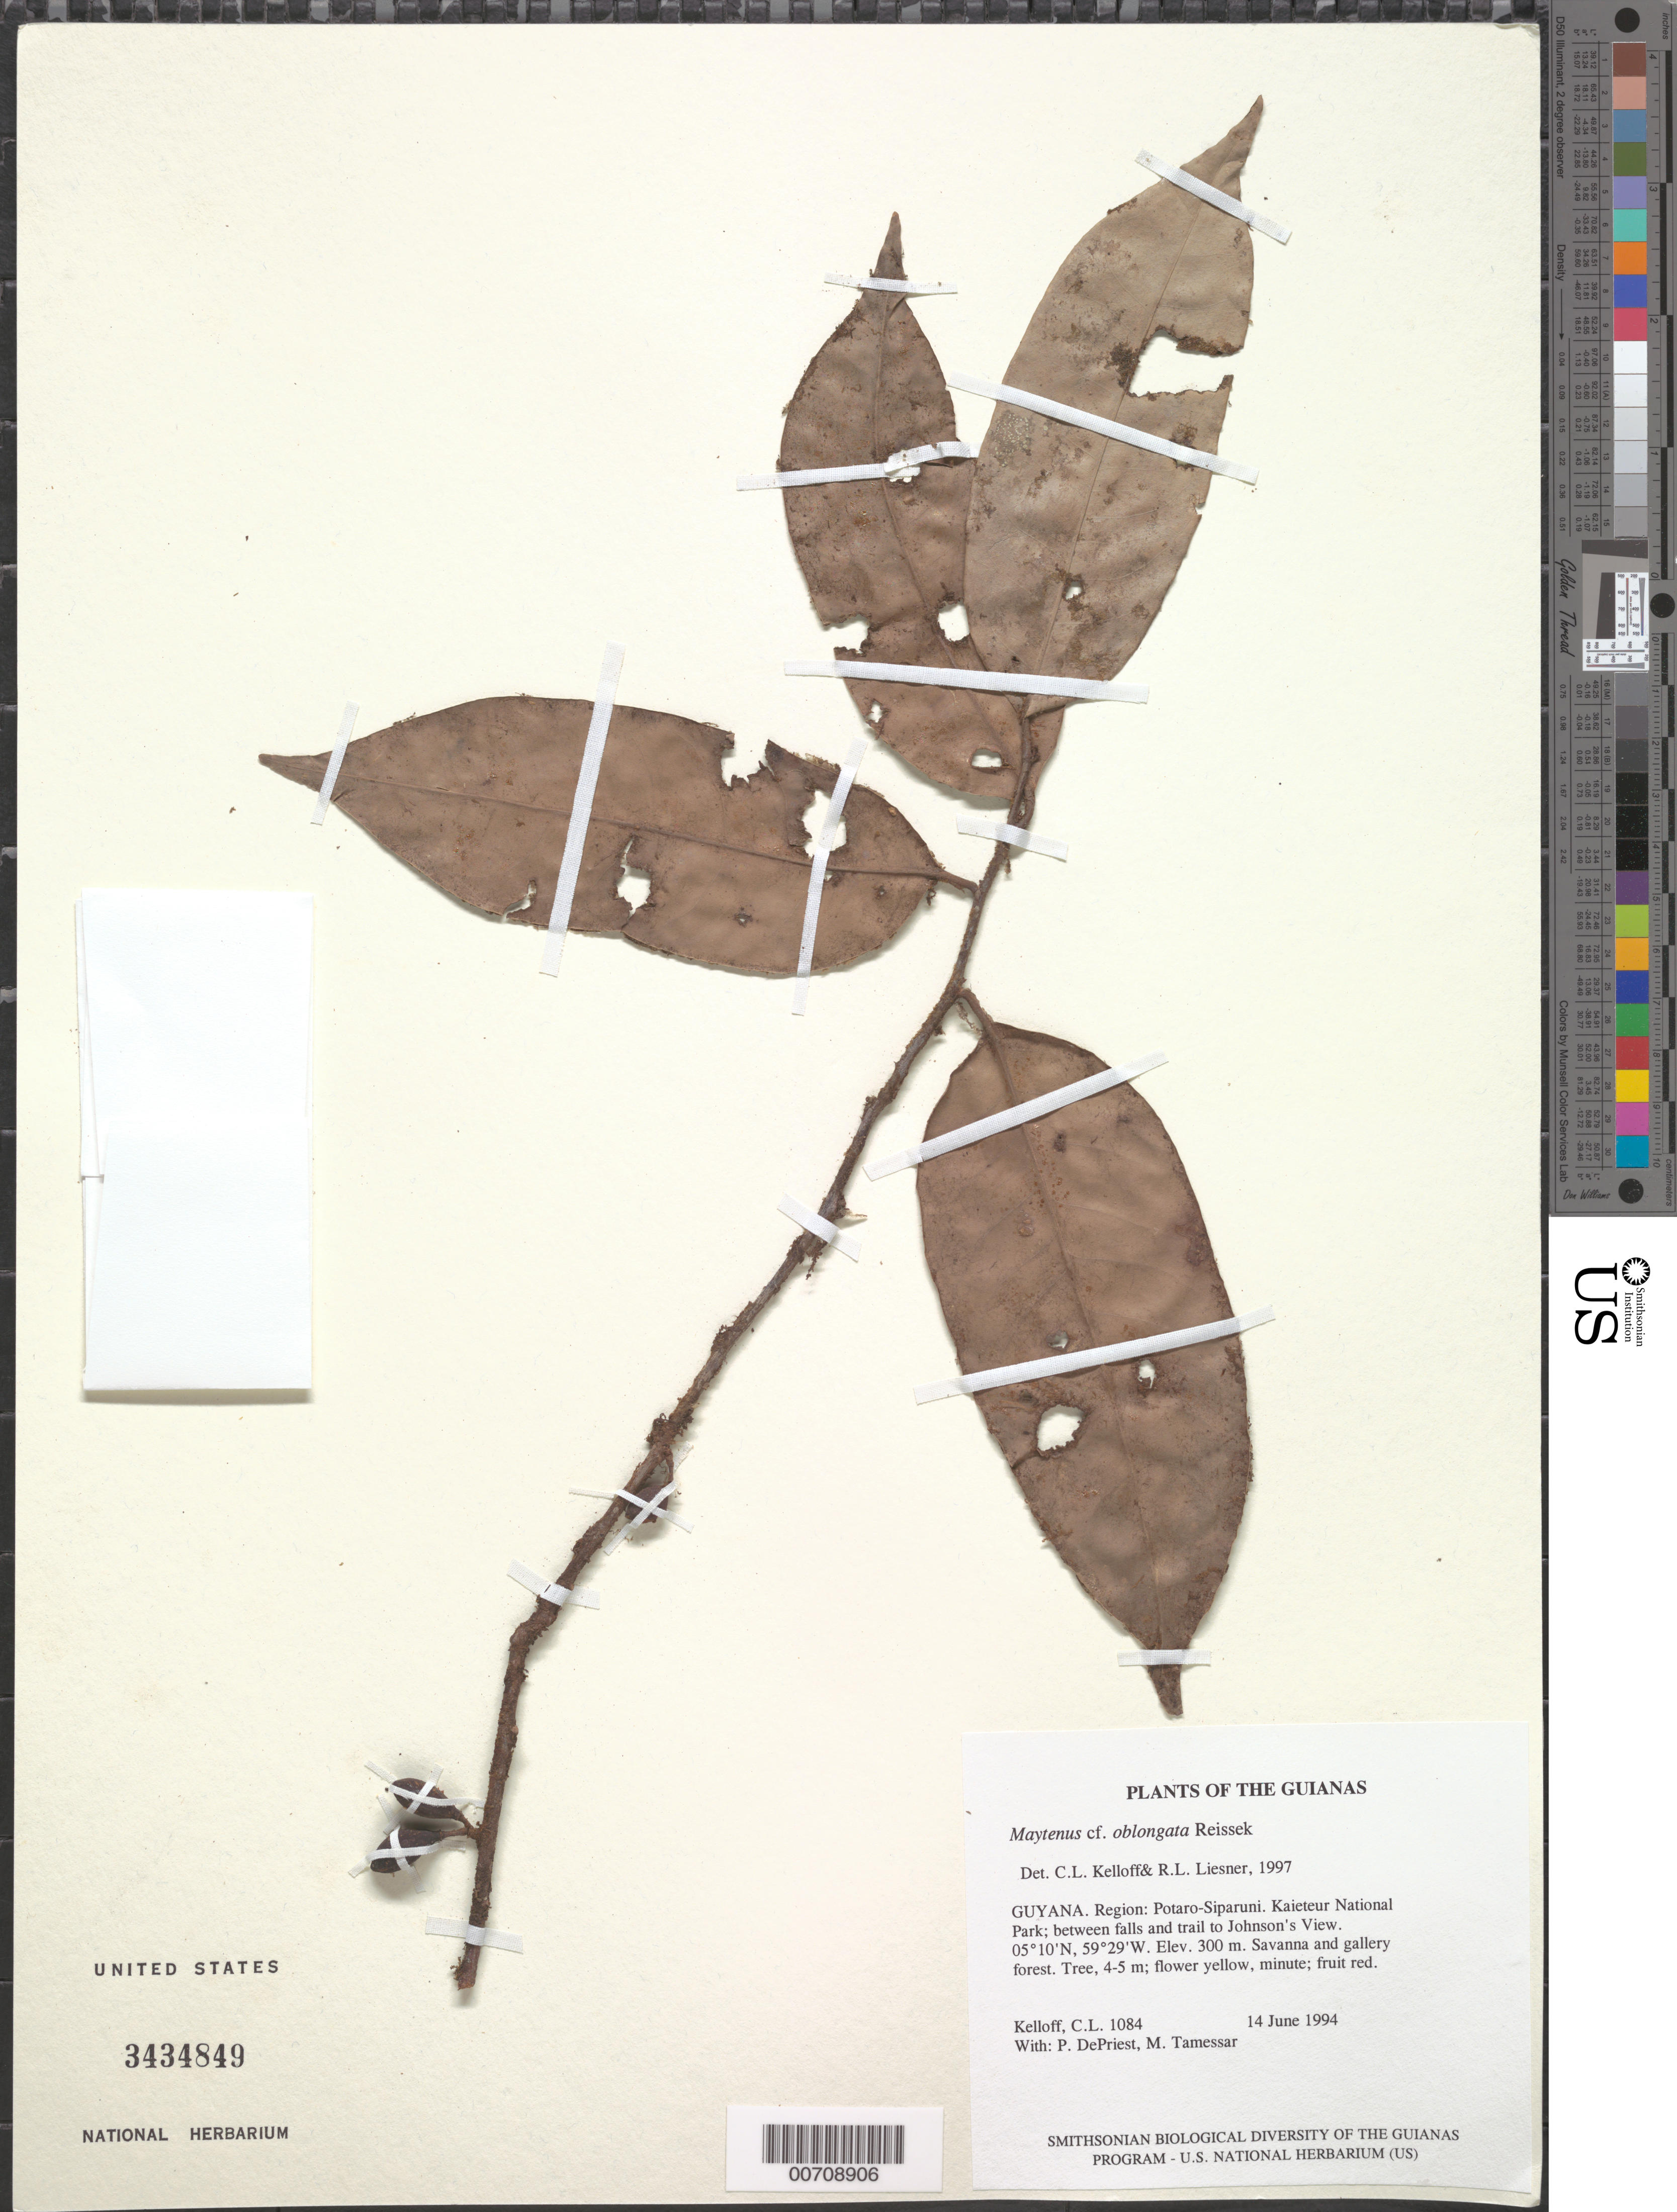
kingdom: Plantae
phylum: Tracheophyta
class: Magnoliopsida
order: Celastrales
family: Celastraceae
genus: Maytenus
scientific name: Maytenus oblongata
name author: Reissek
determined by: Kelloff, Carol L.; Liesner, R. L.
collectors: C. L. Kelloff, P. DePriest & M. Tamessar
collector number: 1084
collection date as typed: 14 June 1994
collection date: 1994-06-14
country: Guyana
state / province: Potaro-Siparuni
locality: Kaieteur National Park; between falls and trail to Johnson's View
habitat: Savanna and gallery forest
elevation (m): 300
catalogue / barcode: US 3434849